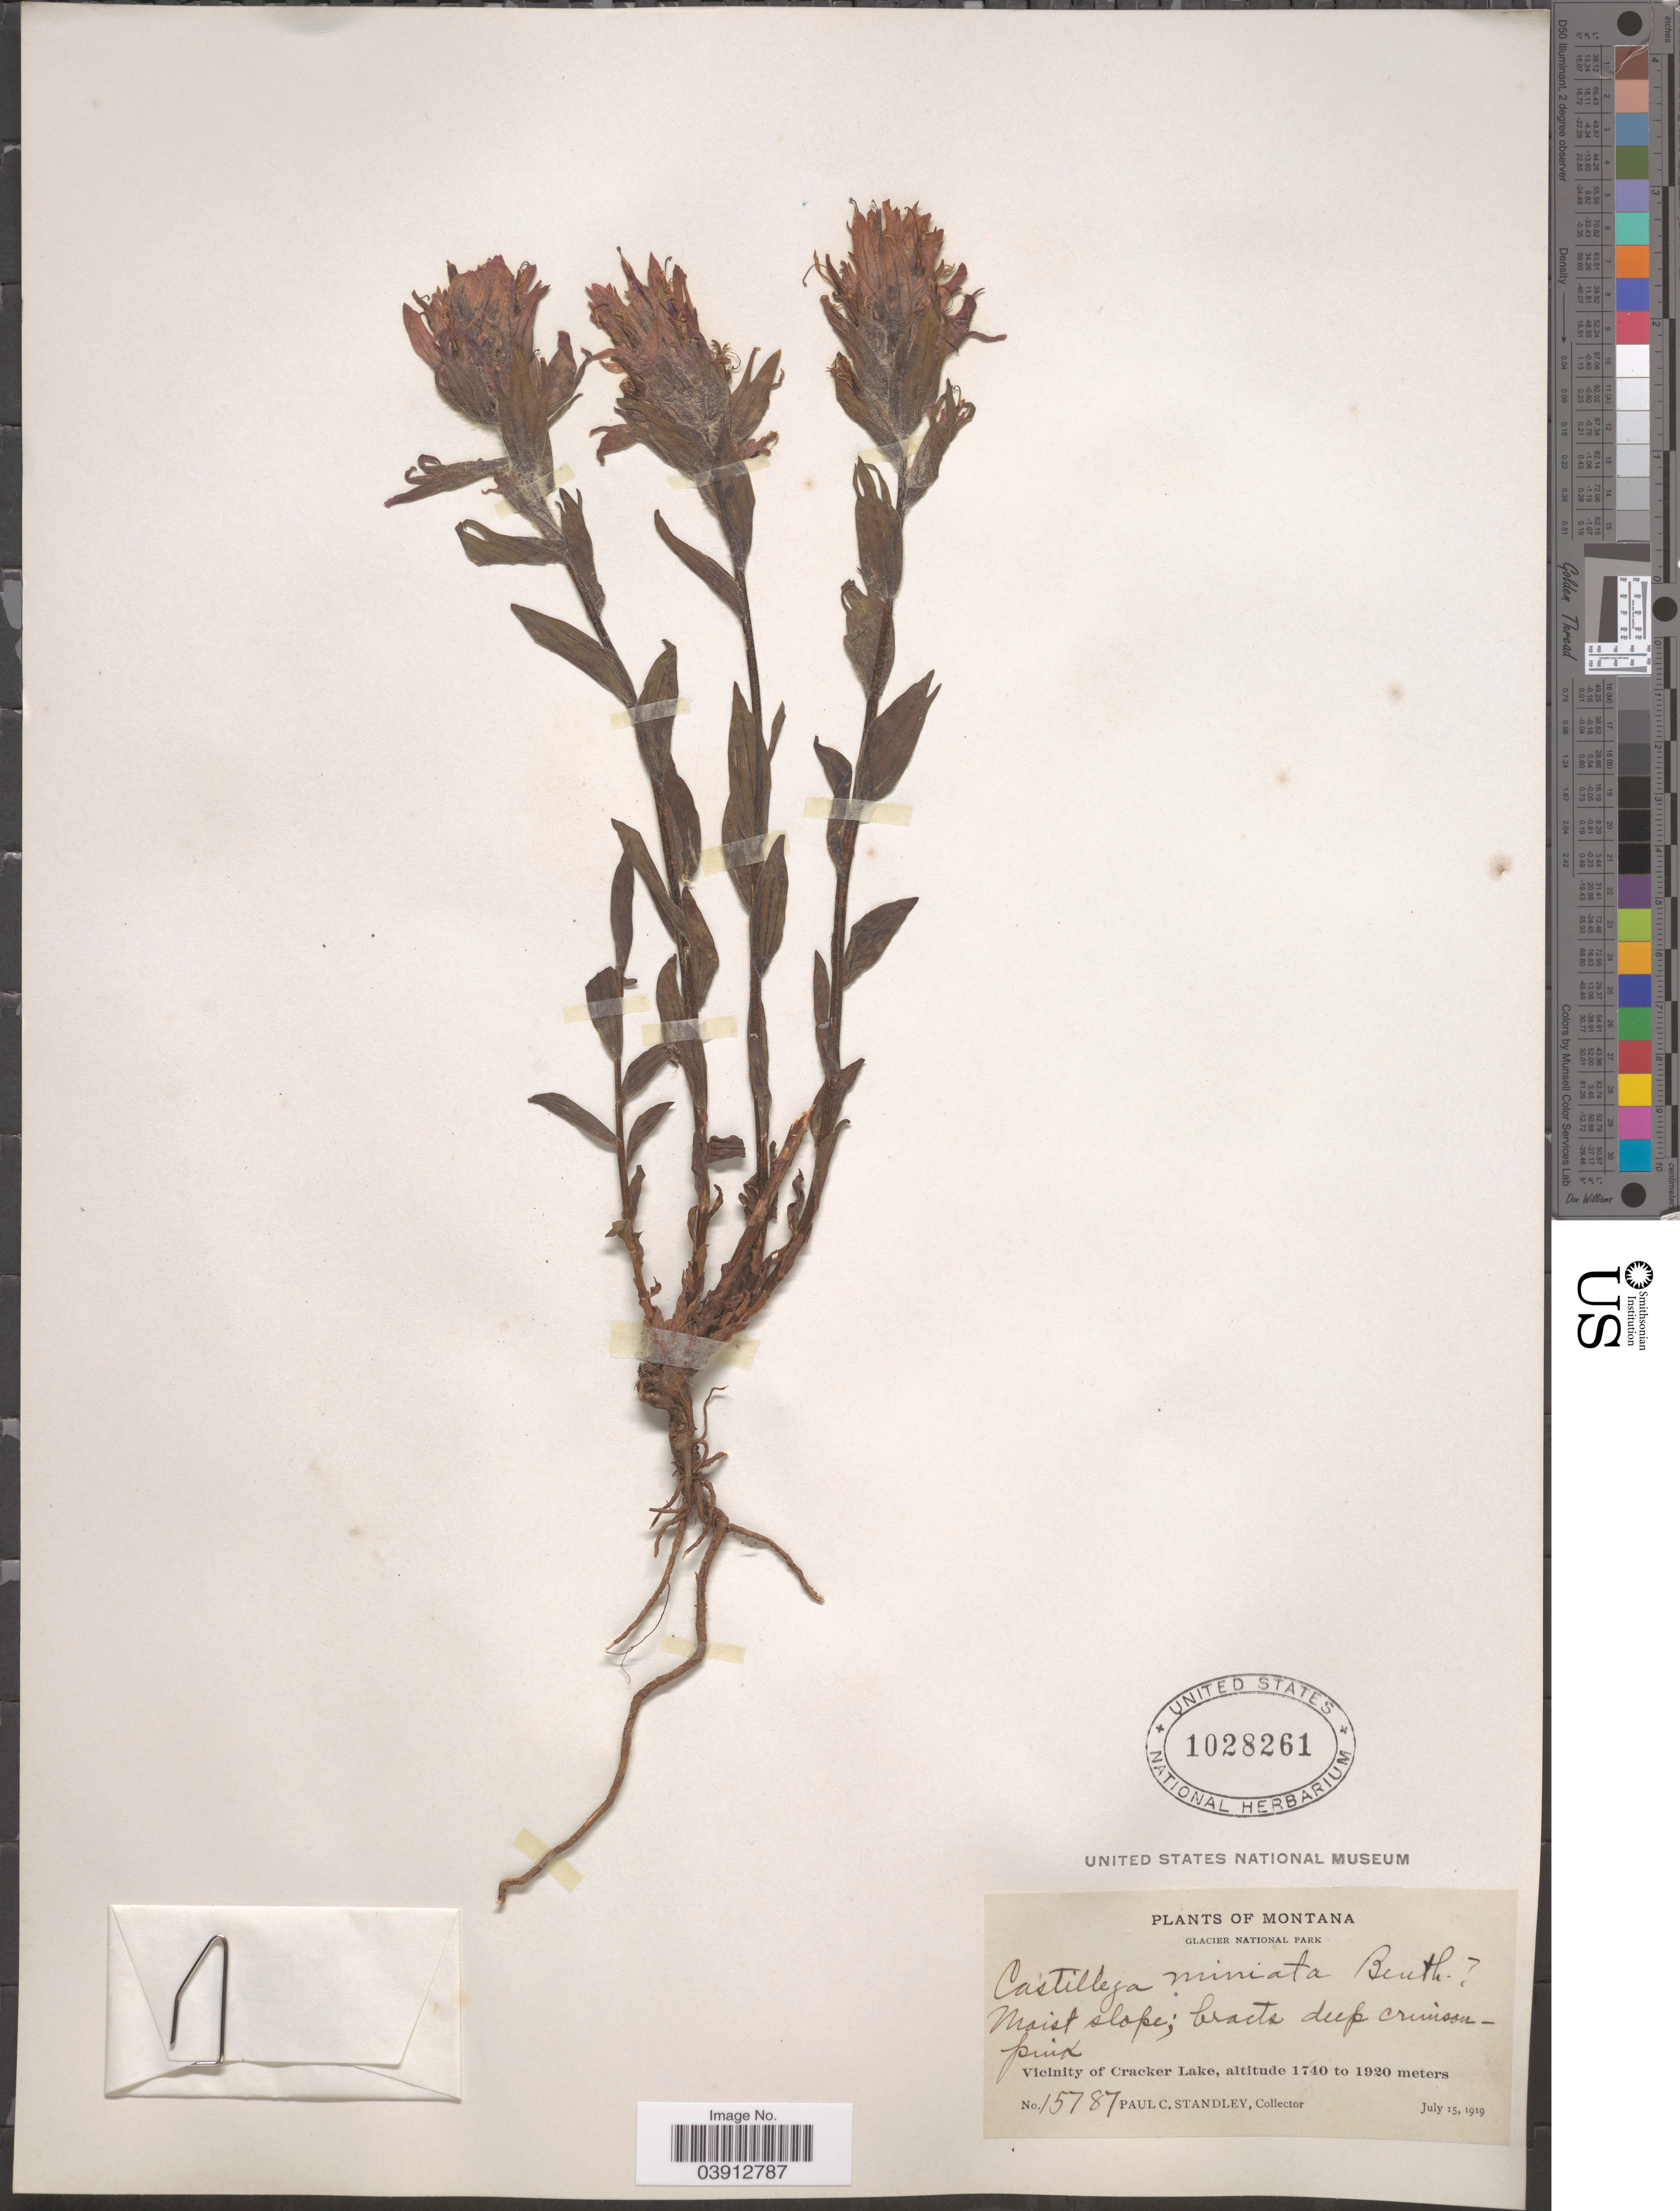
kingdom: Plantae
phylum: Tracheophyta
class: Magnoliopsida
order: Lamiales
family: Orobanchaceae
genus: Castilleja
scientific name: Castilleja miniata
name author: Douglas ex Hook.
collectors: P. C. Standley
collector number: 15787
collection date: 1919-07-15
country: United States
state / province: Montana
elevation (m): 1740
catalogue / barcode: US 1028261